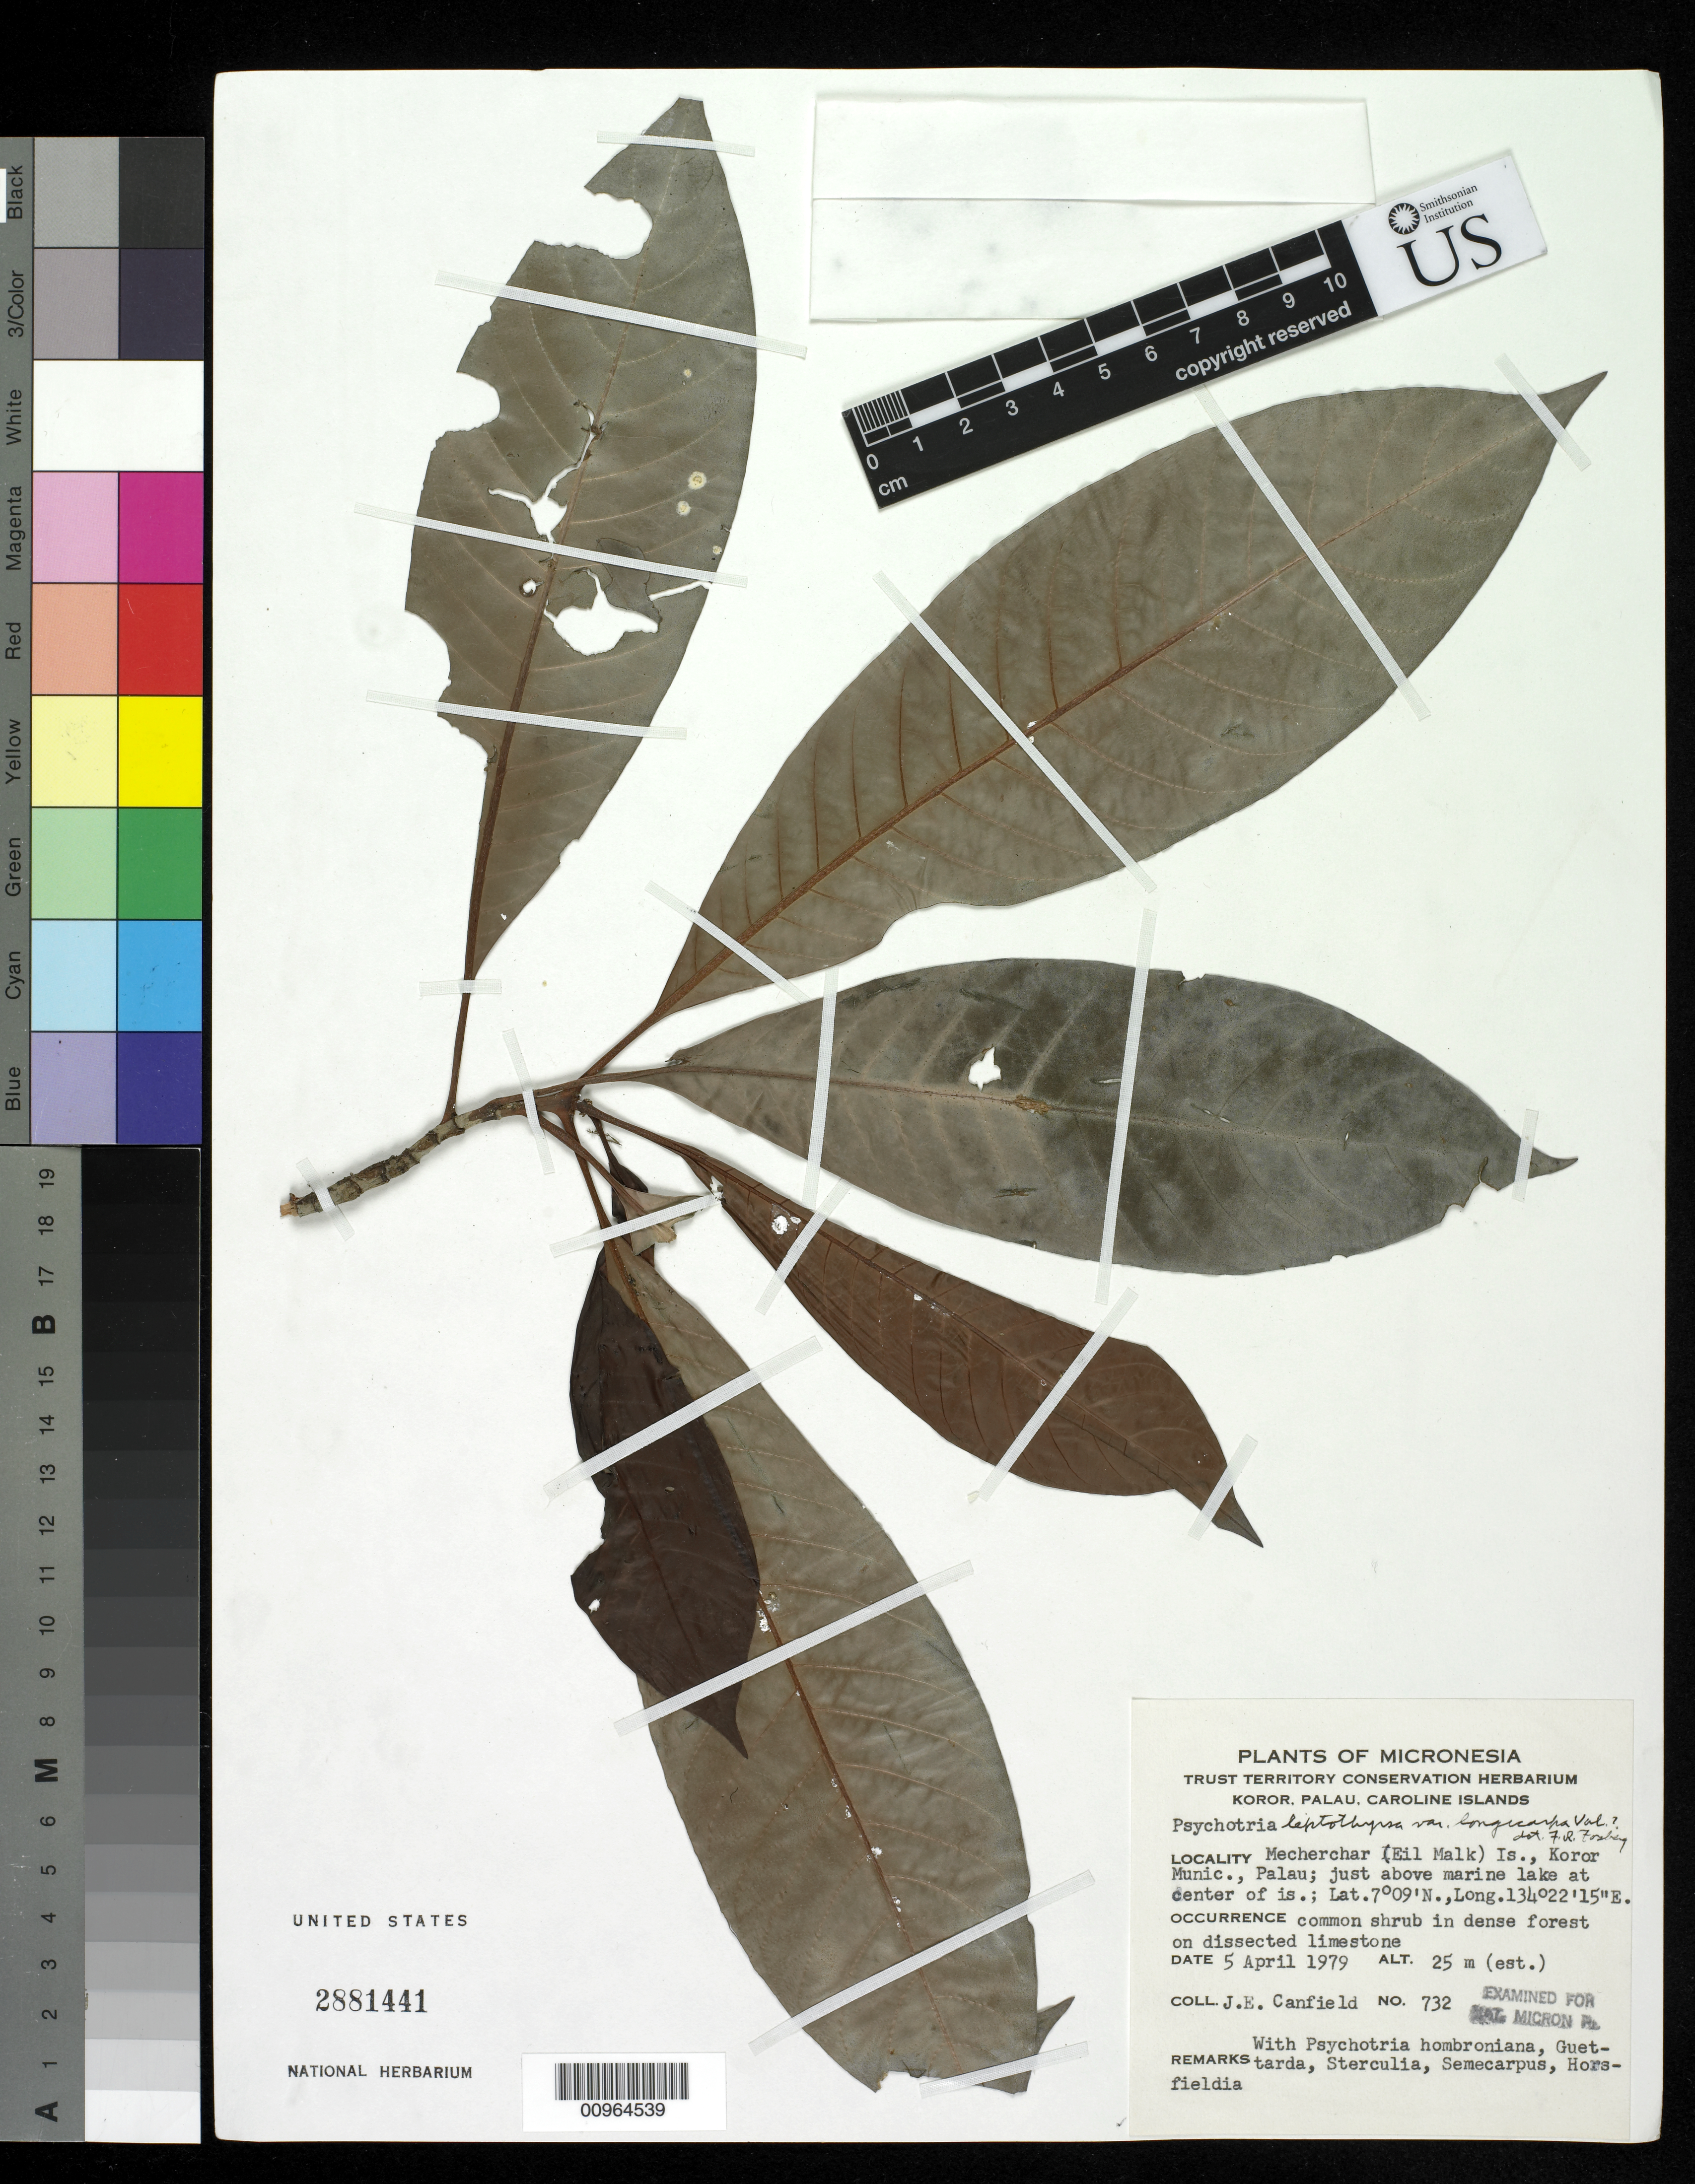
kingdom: Plantae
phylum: Tracheophyta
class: Magnoliopsida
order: Gentianales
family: Rubiaceae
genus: Psychotria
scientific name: Psychotria leptothyrsa var. longicarpa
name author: Valeton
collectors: J. E. Canfield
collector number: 732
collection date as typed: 05 Apr 1979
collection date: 1979-04-05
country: Palau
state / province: Koror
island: Mecherchar (Eil Malk)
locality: Koror Munic., (Eil Malk), just above marine lake at center of island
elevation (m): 8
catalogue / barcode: US 2881441